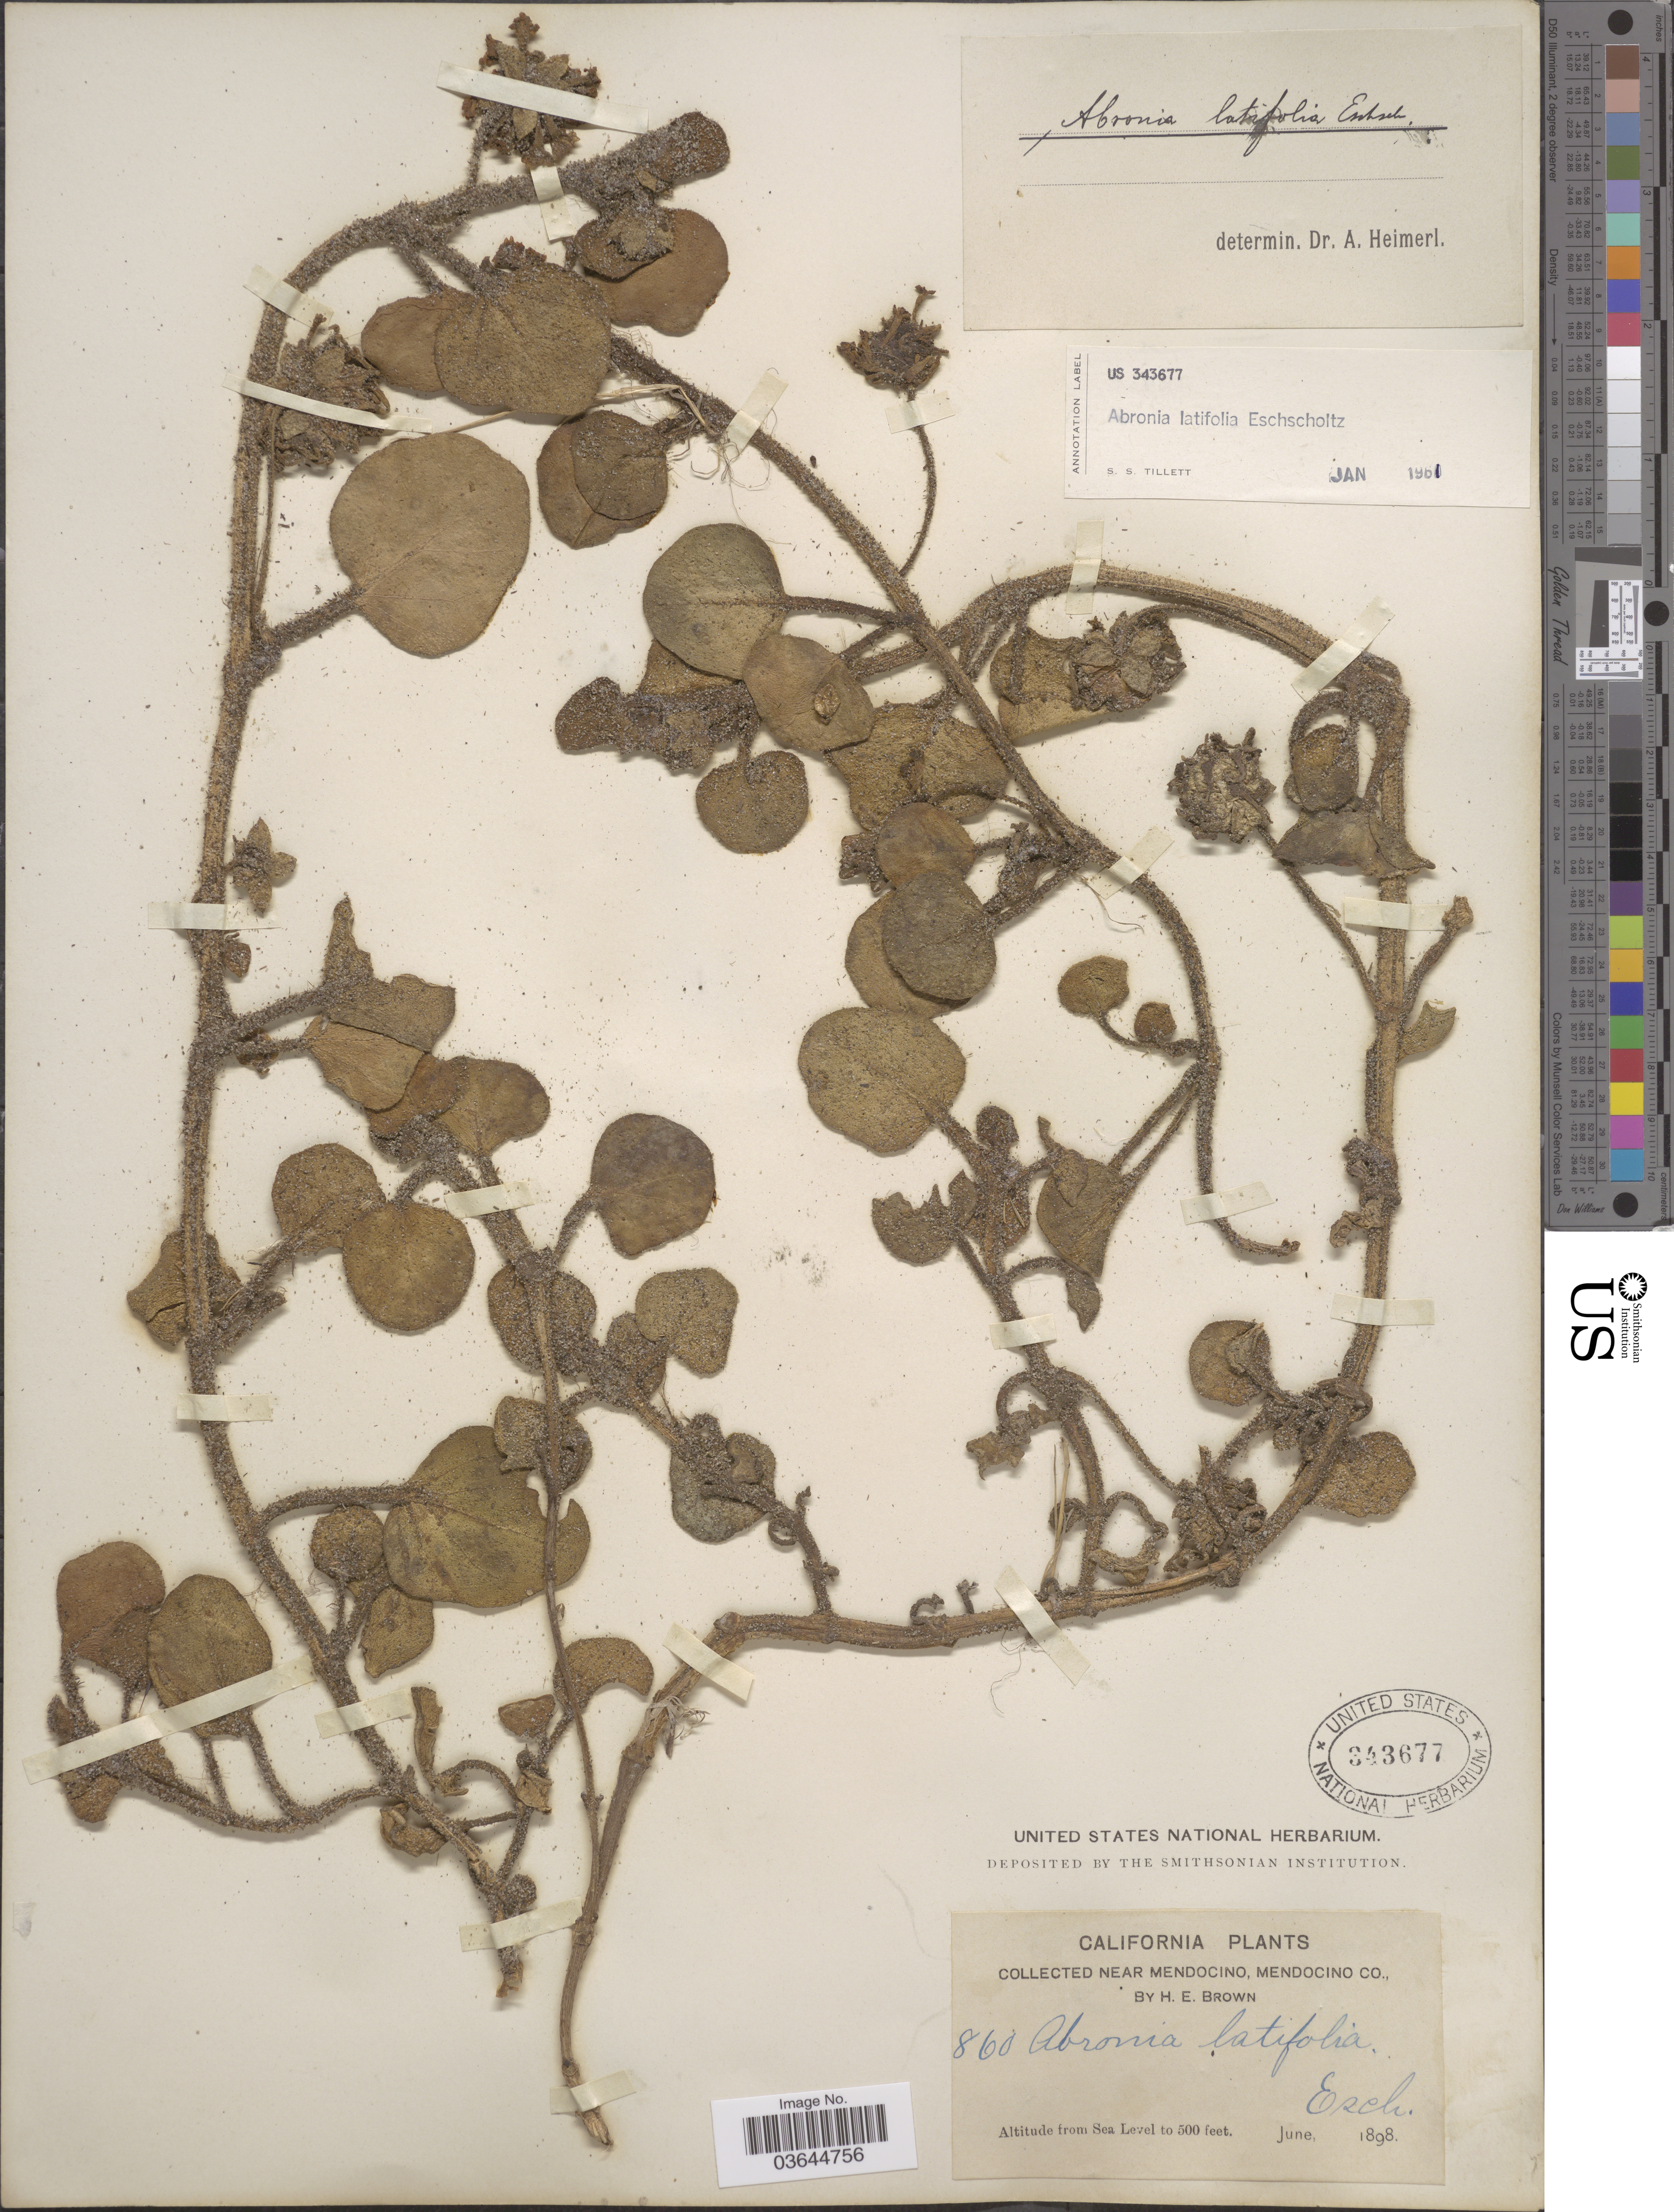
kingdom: Plantae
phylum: Tracheophyta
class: Magnoliopsida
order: Caryophyllales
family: Nyctaginaceae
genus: Abronia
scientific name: Abronia latifolia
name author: Eschsch.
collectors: H. E. Brown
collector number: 860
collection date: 1898-06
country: United States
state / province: California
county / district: Mendocino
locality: Near Mendocino, Mendocino Co.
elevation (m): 0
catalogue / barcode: US 343677